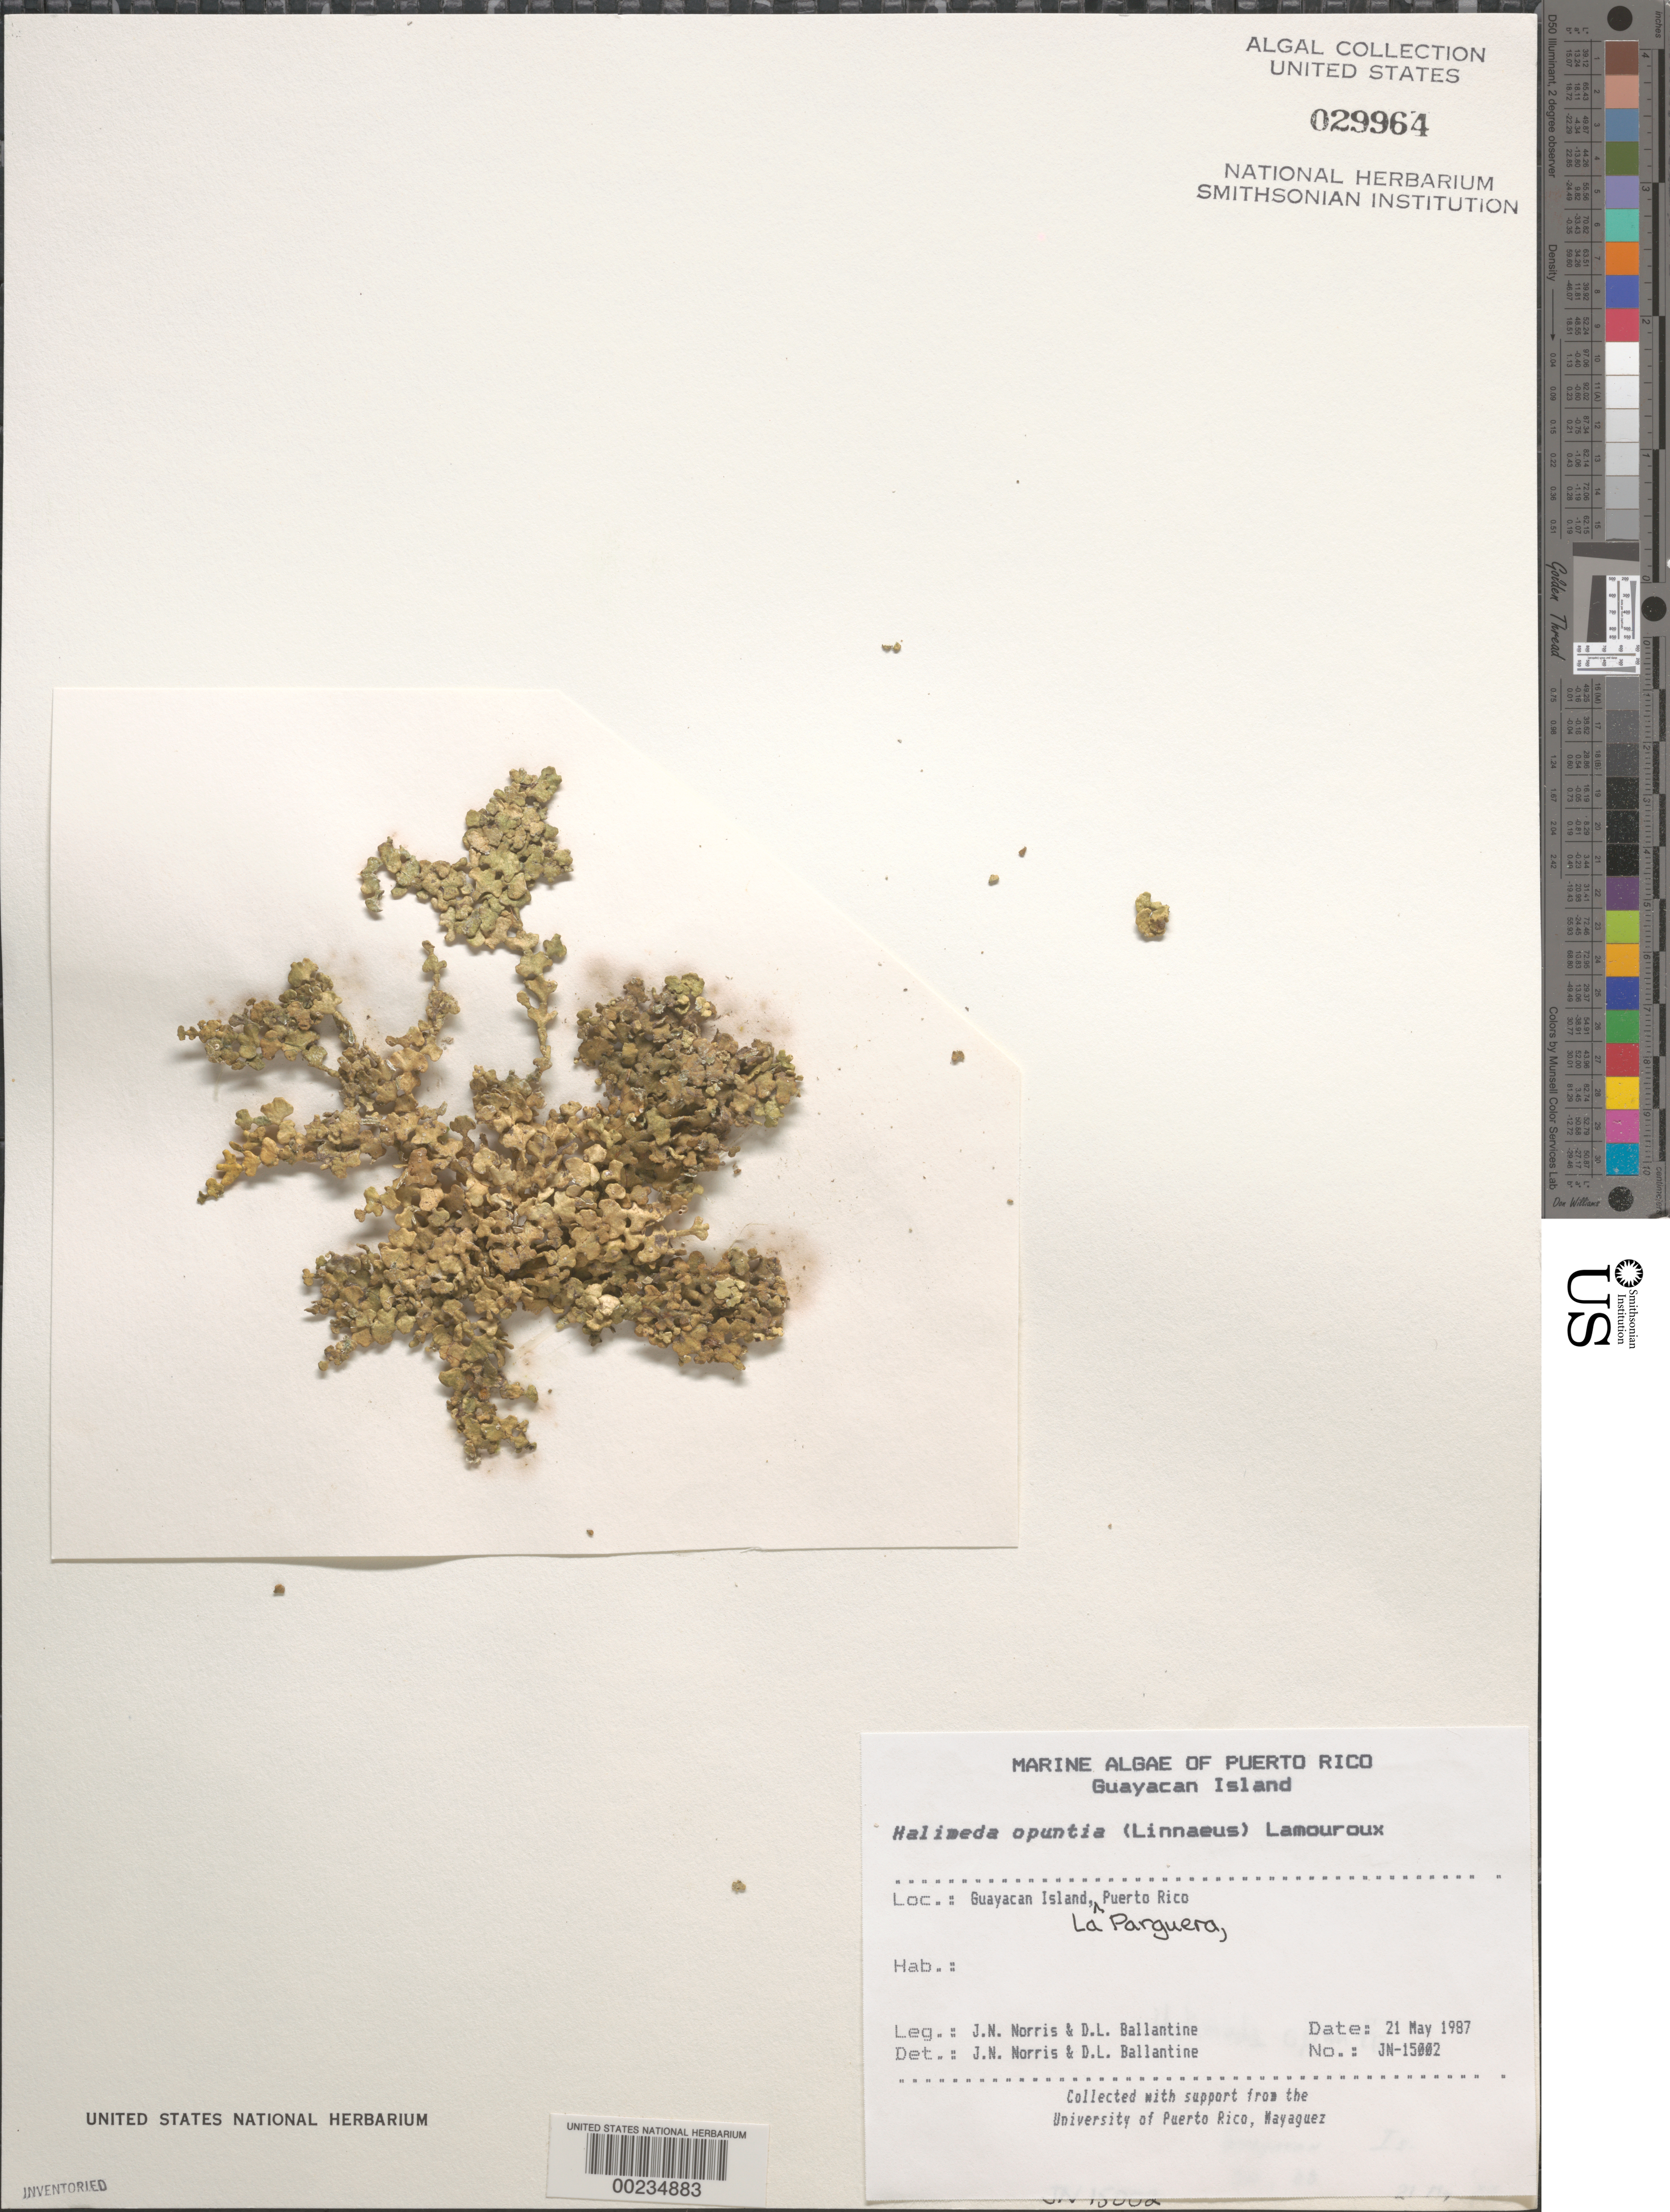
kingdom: Plantae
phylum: Chlorophyta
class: Ulvophyceae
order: Bryopsidales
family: Halimedaceae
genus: Halimeda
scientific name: Halimeda opuntia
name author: (L.) J.V.Lamouroux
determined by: Norris, J. N.; Ballantine, D. L.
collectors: J. N. Norris & D.L. Ballantine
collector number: JN-15002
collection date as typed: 21 May 1987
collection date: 1987-05-21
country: Puerto Rico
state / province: Lajas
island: Guayacan Island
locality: La Parguera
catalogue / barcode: US 29964